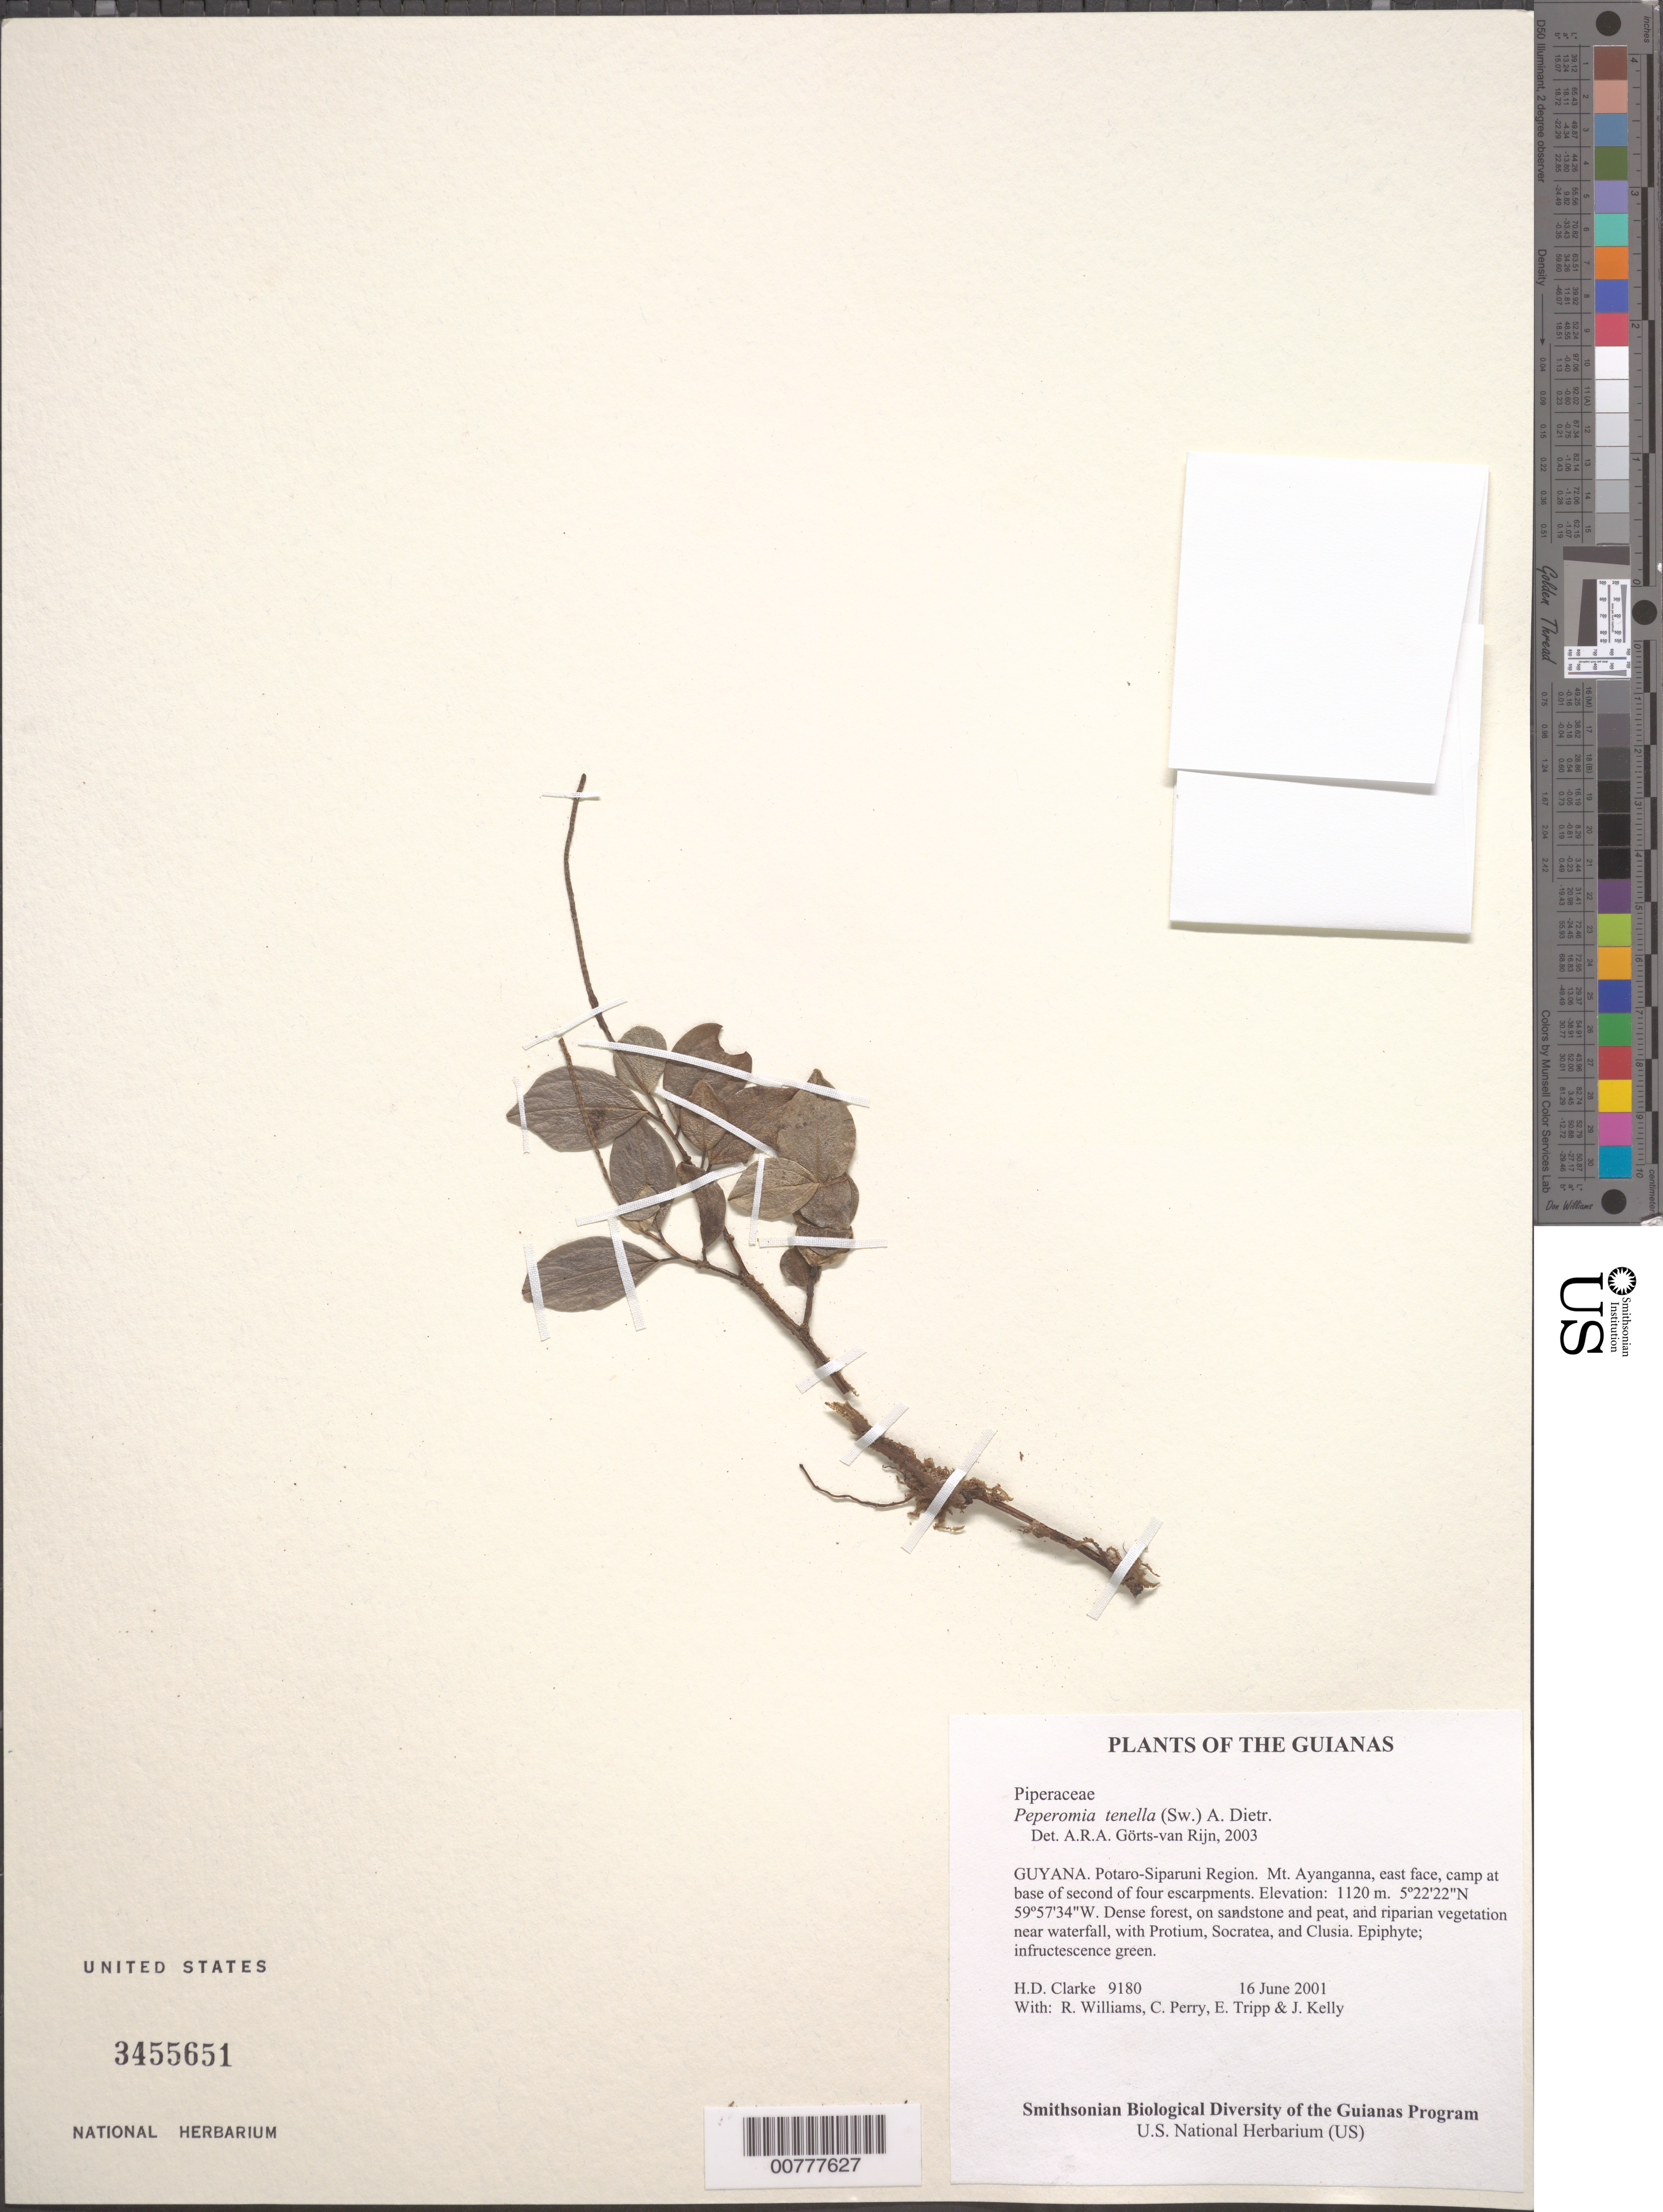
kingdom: Plantae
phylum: Tracheophyta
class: Magnoliopsida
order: Piperales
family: Piperaceae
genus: Peperomia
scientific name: Peperomia tenella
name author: (Sw.) A. Dietr.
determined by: Görts-van Rijn, A. R. A.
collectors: H. D. Clarke, R. Williams, C. Perry, E. Tripp & J. Kelly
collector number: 9180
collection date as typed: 16 June 2001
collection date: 2001-06-16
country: Guyana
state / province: Potaro-Siparuni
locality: Mt. Ayanganna, east face, camp at base of second of four escarpments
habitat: Dense forest, on sandstone and peat, and riparian vegetation near waterfall, with Protium, Socratea, and Clusia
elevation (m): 1120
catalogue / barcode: US 3455651